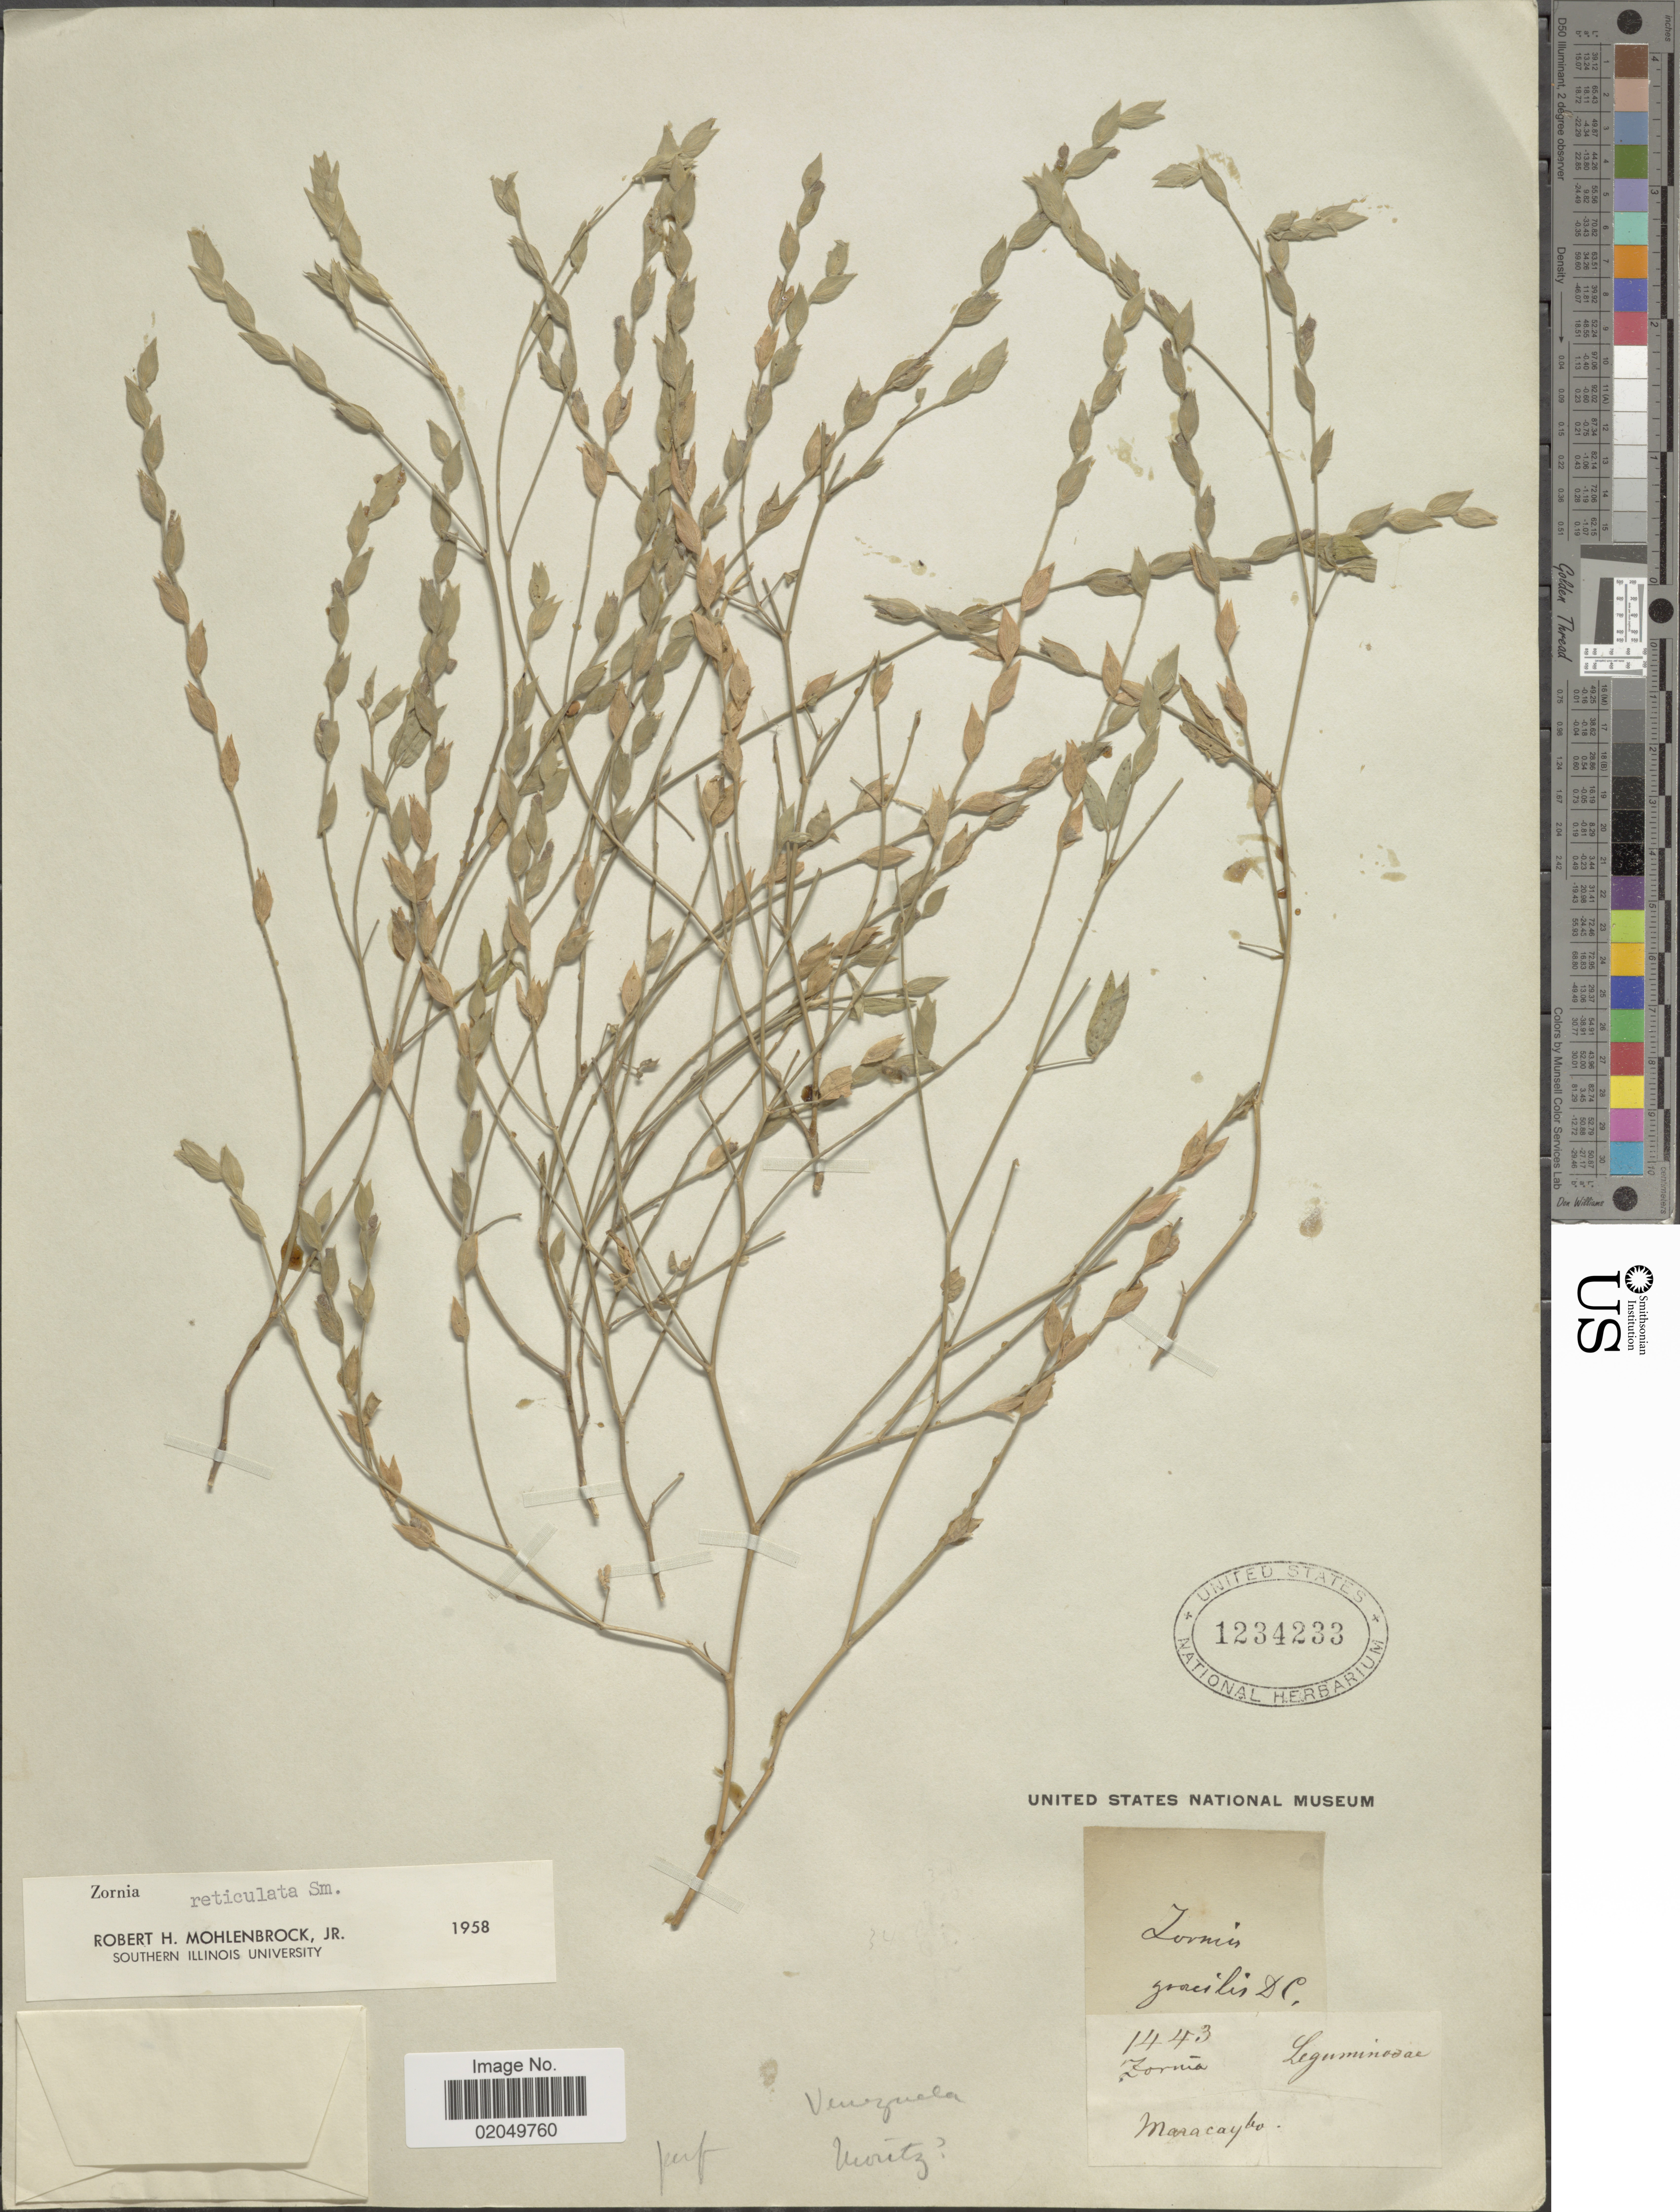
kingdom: Plantae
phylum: Tracheophyta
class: Magnoliopsida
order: Fabales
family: Fabaceae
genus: Zornia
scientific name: Zornia reticulata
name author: Sm.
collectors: Moritz, --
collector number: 1443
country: Venezuela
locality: Maracaybo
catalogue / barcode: US 1234233